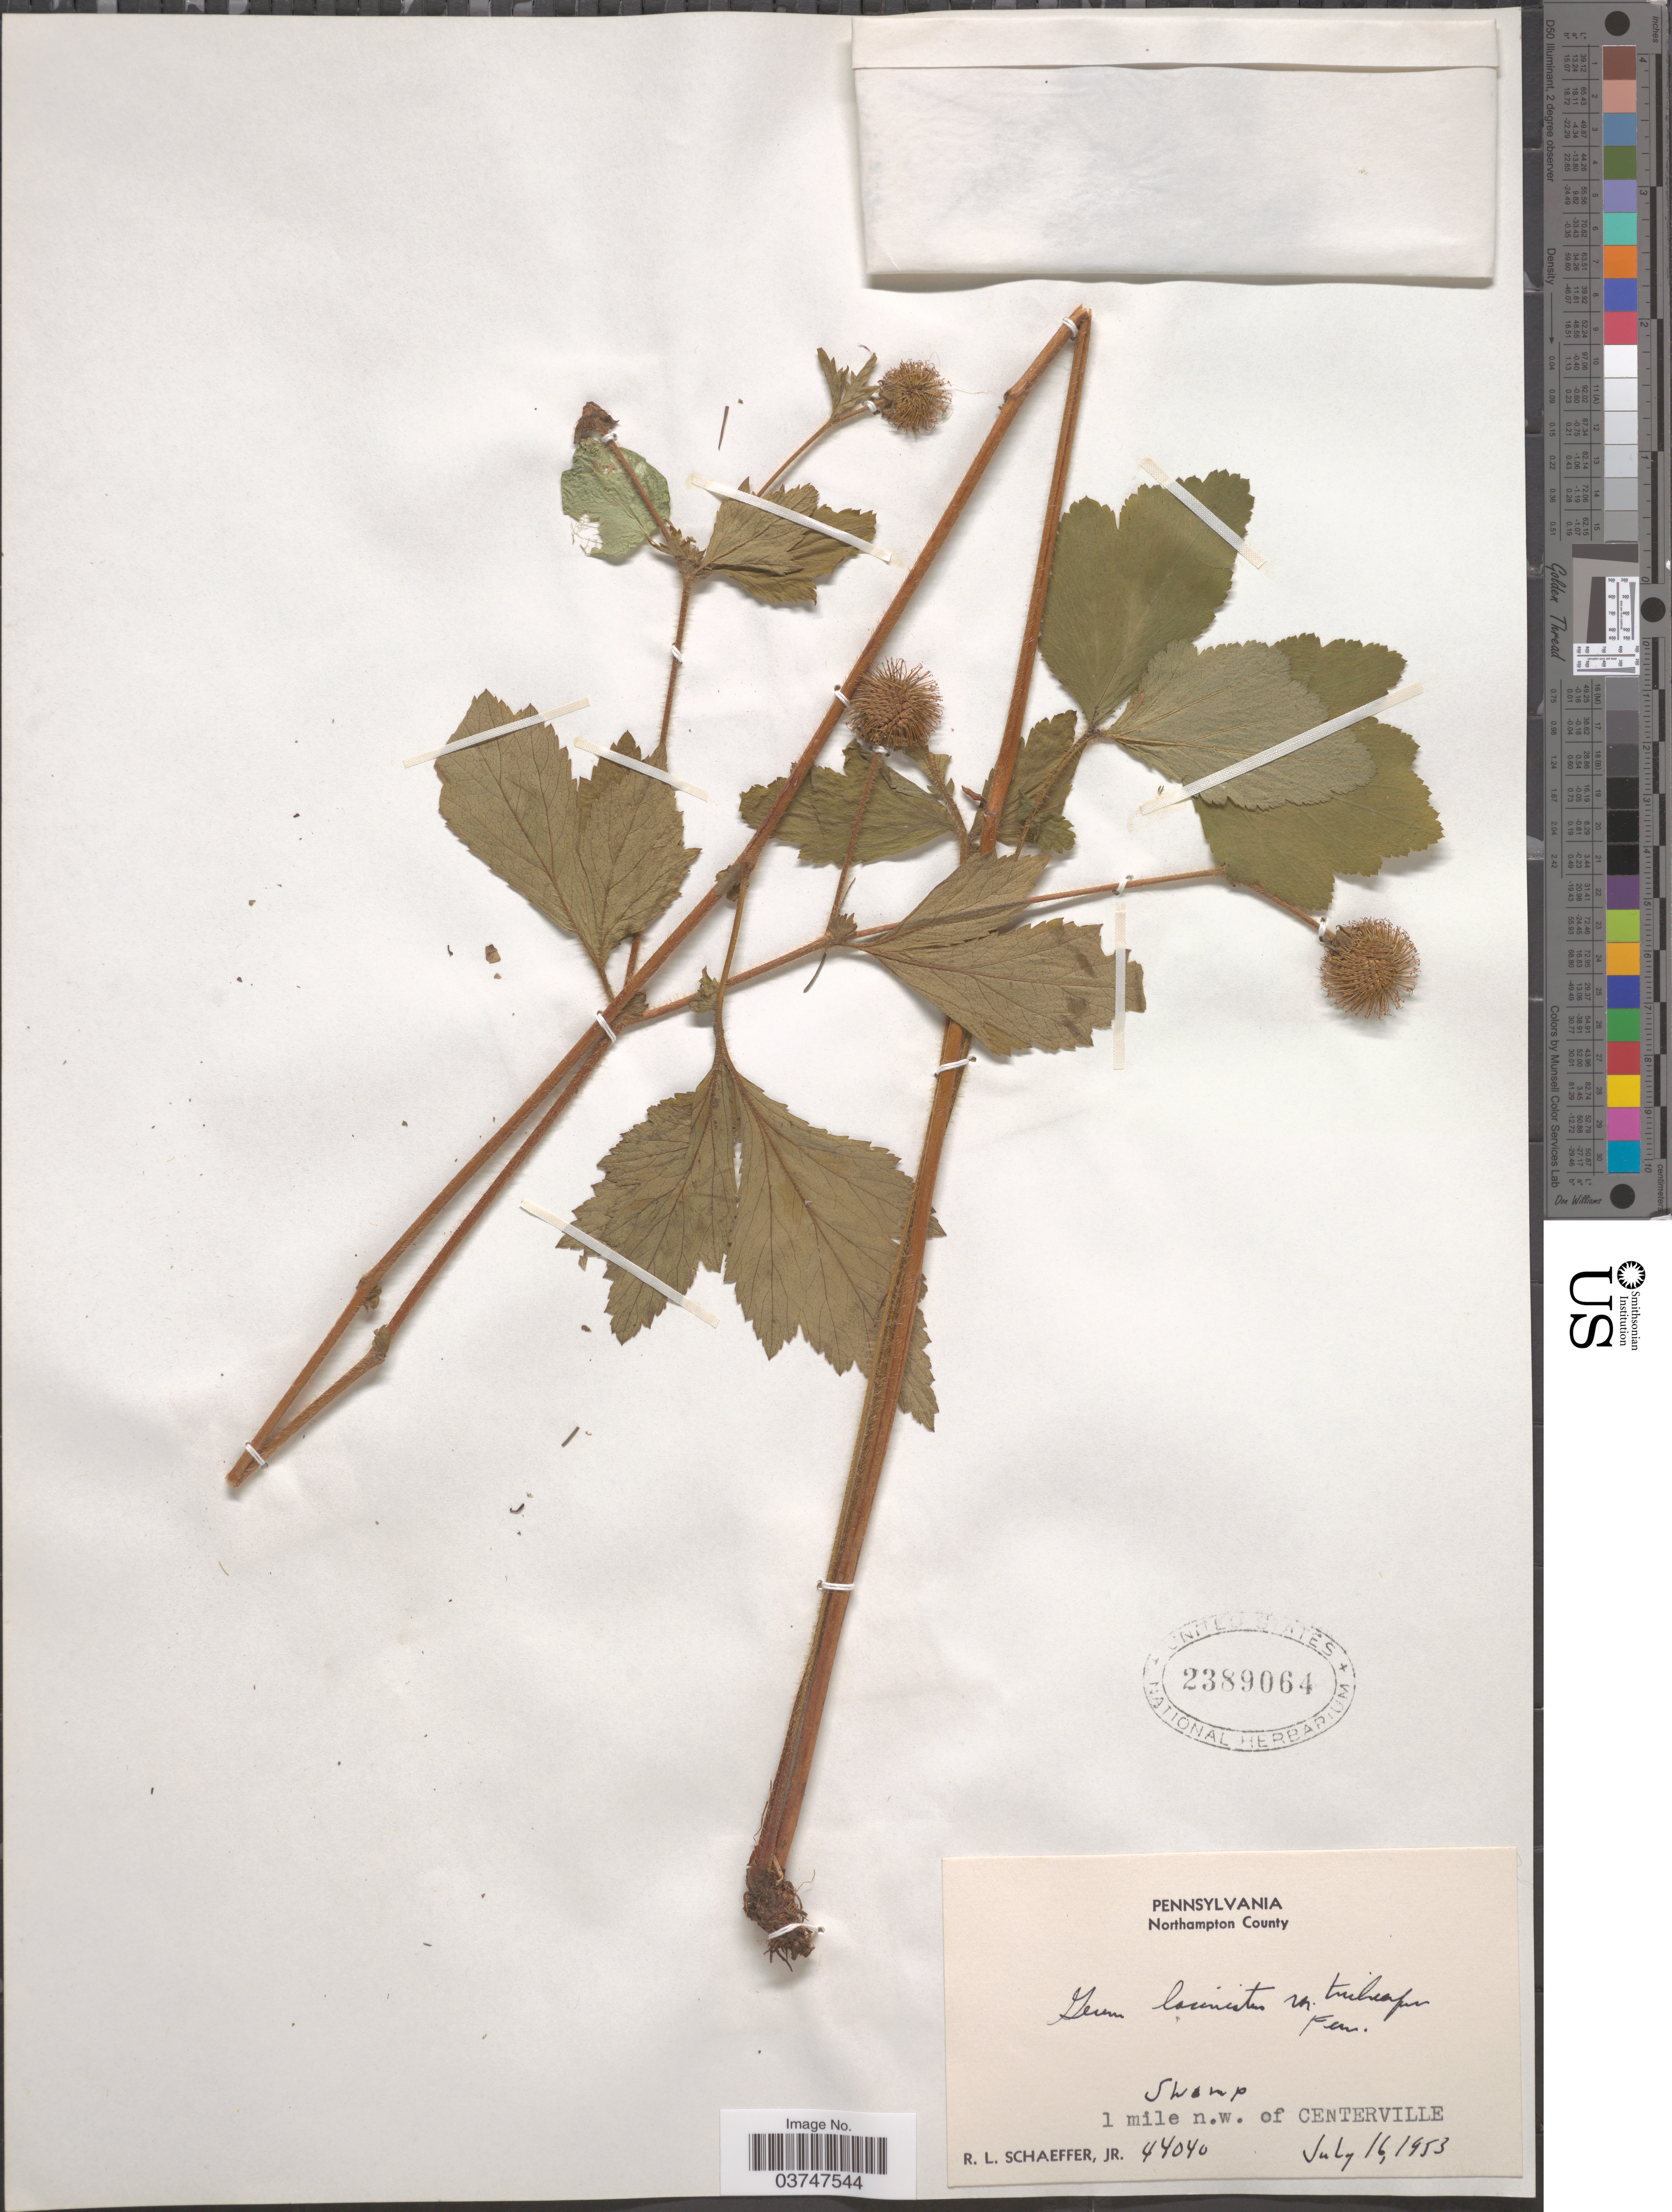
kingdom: Plantae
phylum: Tracheophyta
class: Magnoliopsida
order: Rosales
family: Rosaceae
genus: Geum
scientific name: Geum laciniatum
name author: Murr.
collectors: R. L. Schaeffer Jr.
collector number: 44040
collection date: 1953-07-16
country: United States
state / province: Pennsylvania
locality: Northampton County. Swamp, 1 mile n.w. of Centerville.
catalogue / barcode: US 2389064